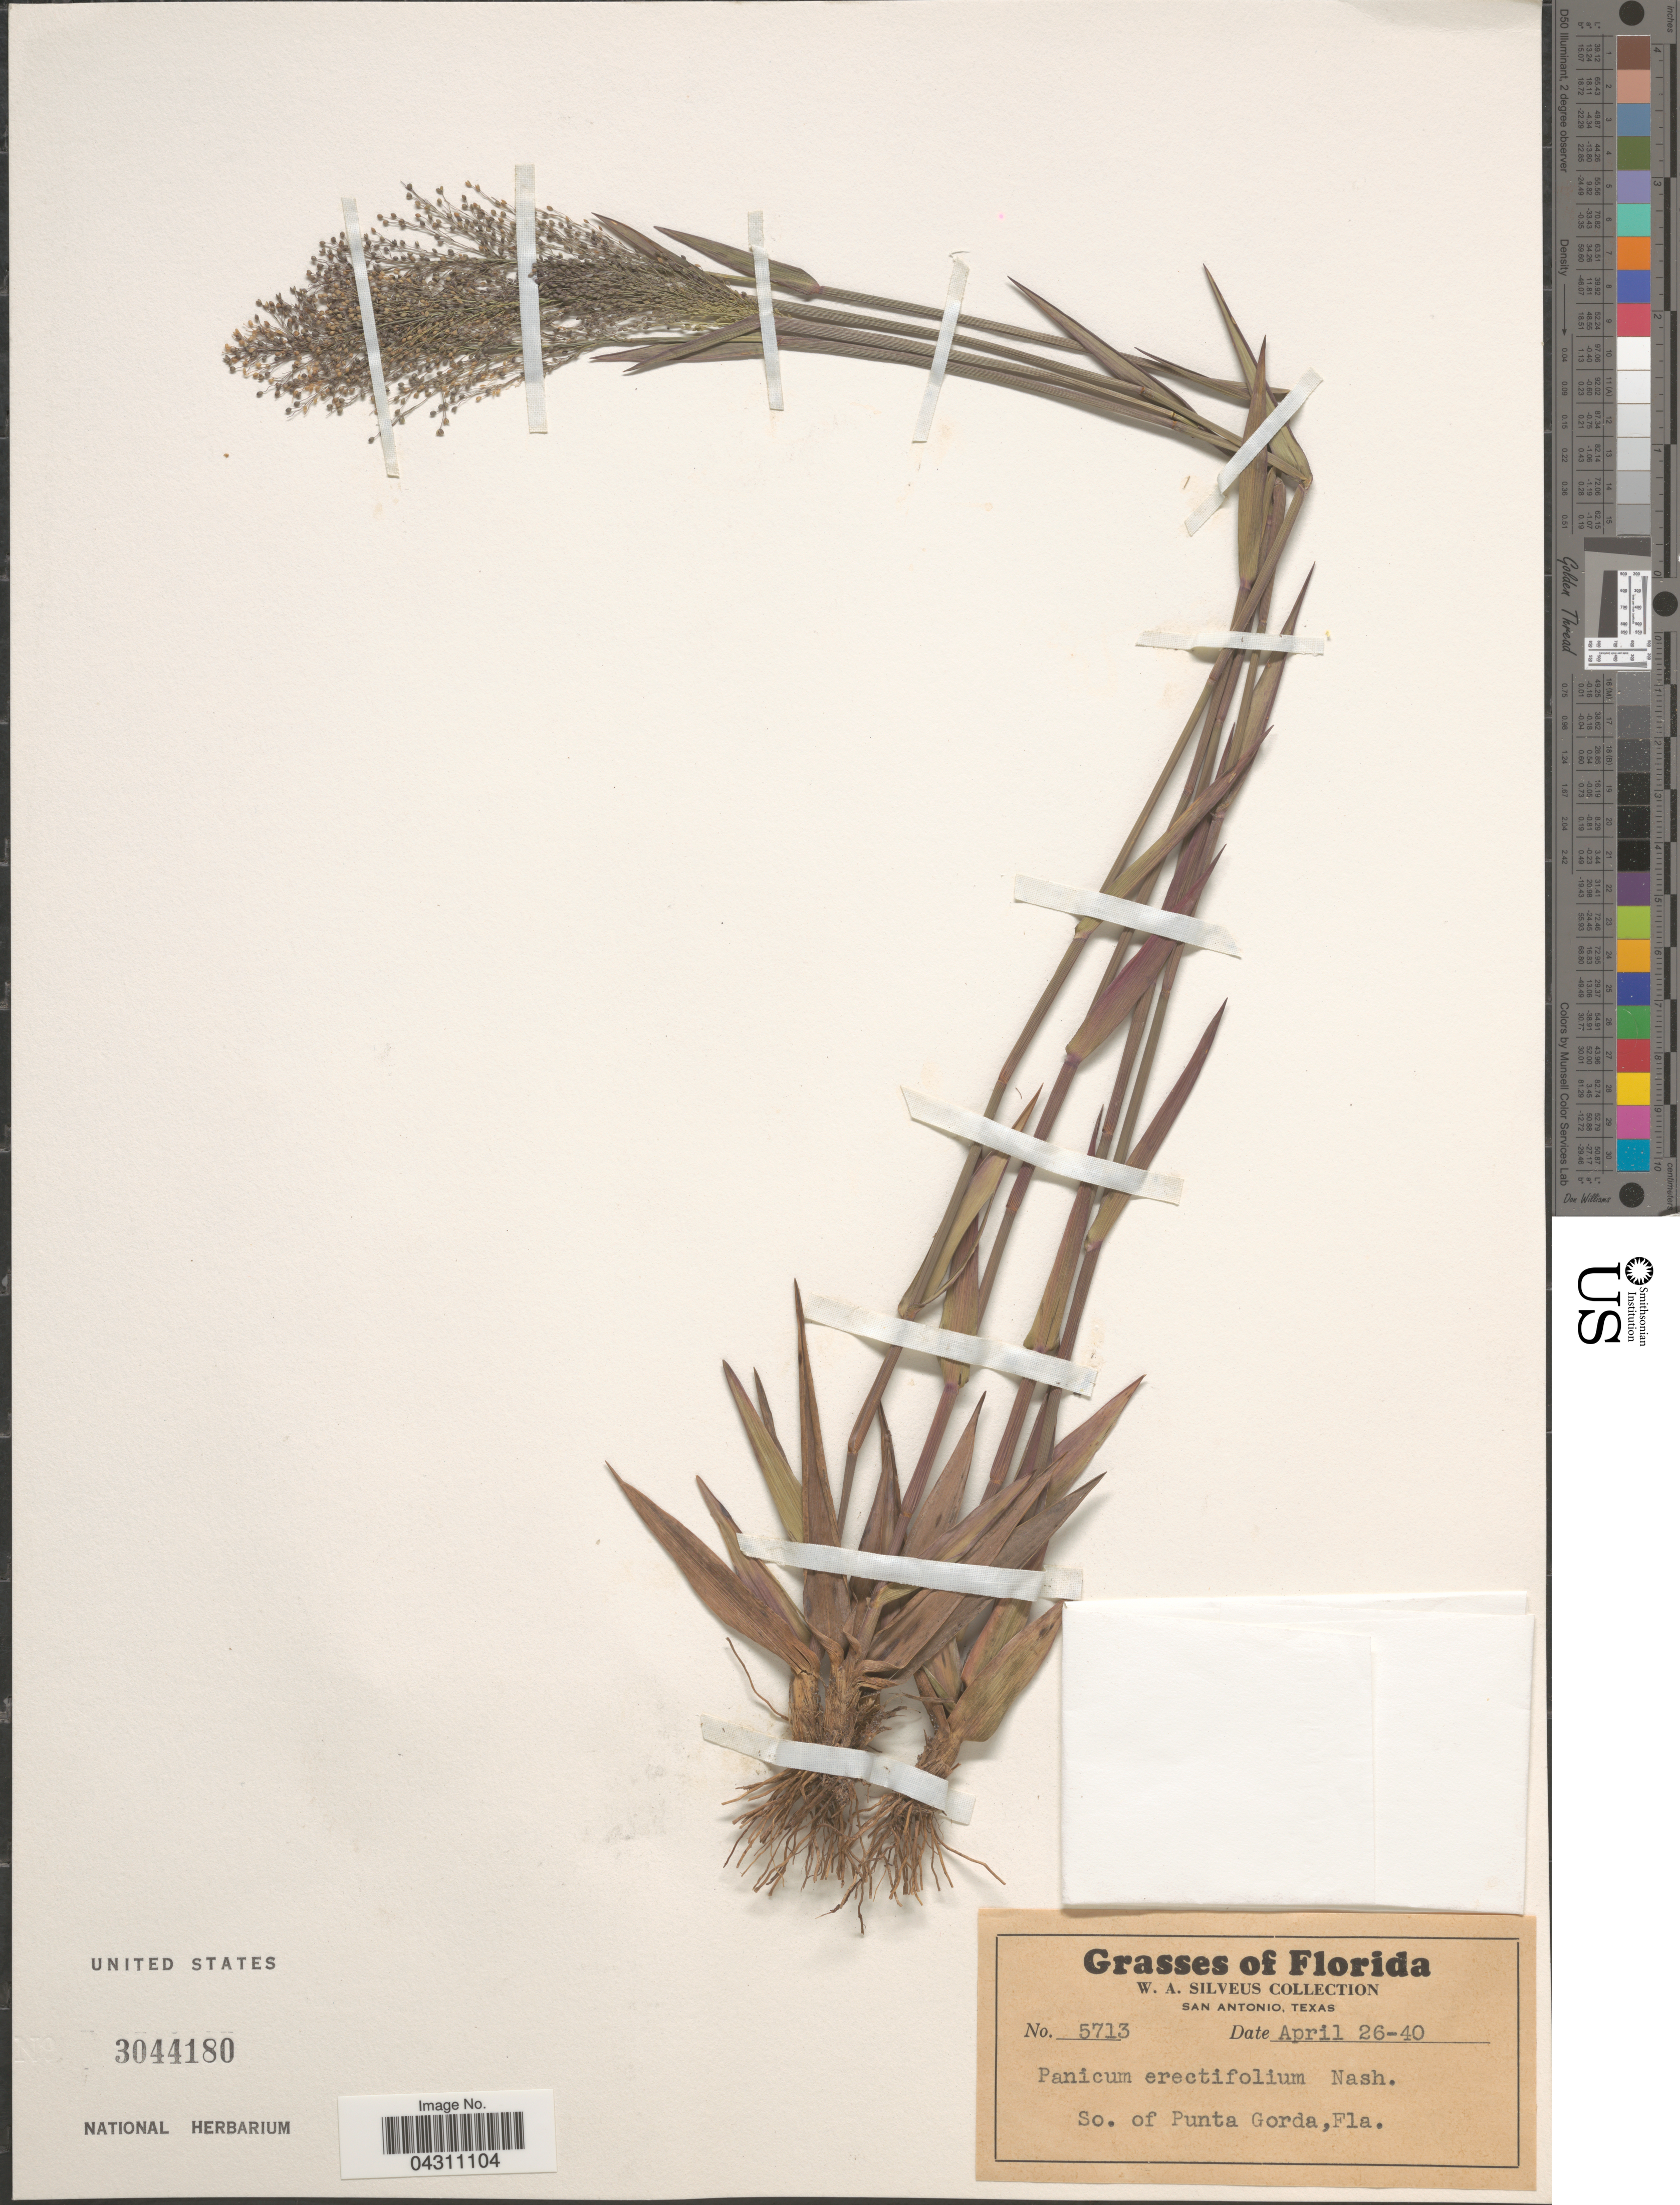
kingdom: Plantae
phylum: Tracheophyta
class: Liliopsida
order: Poales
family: Poaceae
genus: Dichanthelium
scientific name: Dichanthelium sphaerocarpon var. floridanum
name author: (Vasey) Davidse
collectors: W. Silveus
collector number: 5713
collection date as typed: Transcribed d/m/y: 26/4/40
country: United States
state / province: Florida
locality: So. of Punta Gorda.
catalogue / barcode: US 3044180